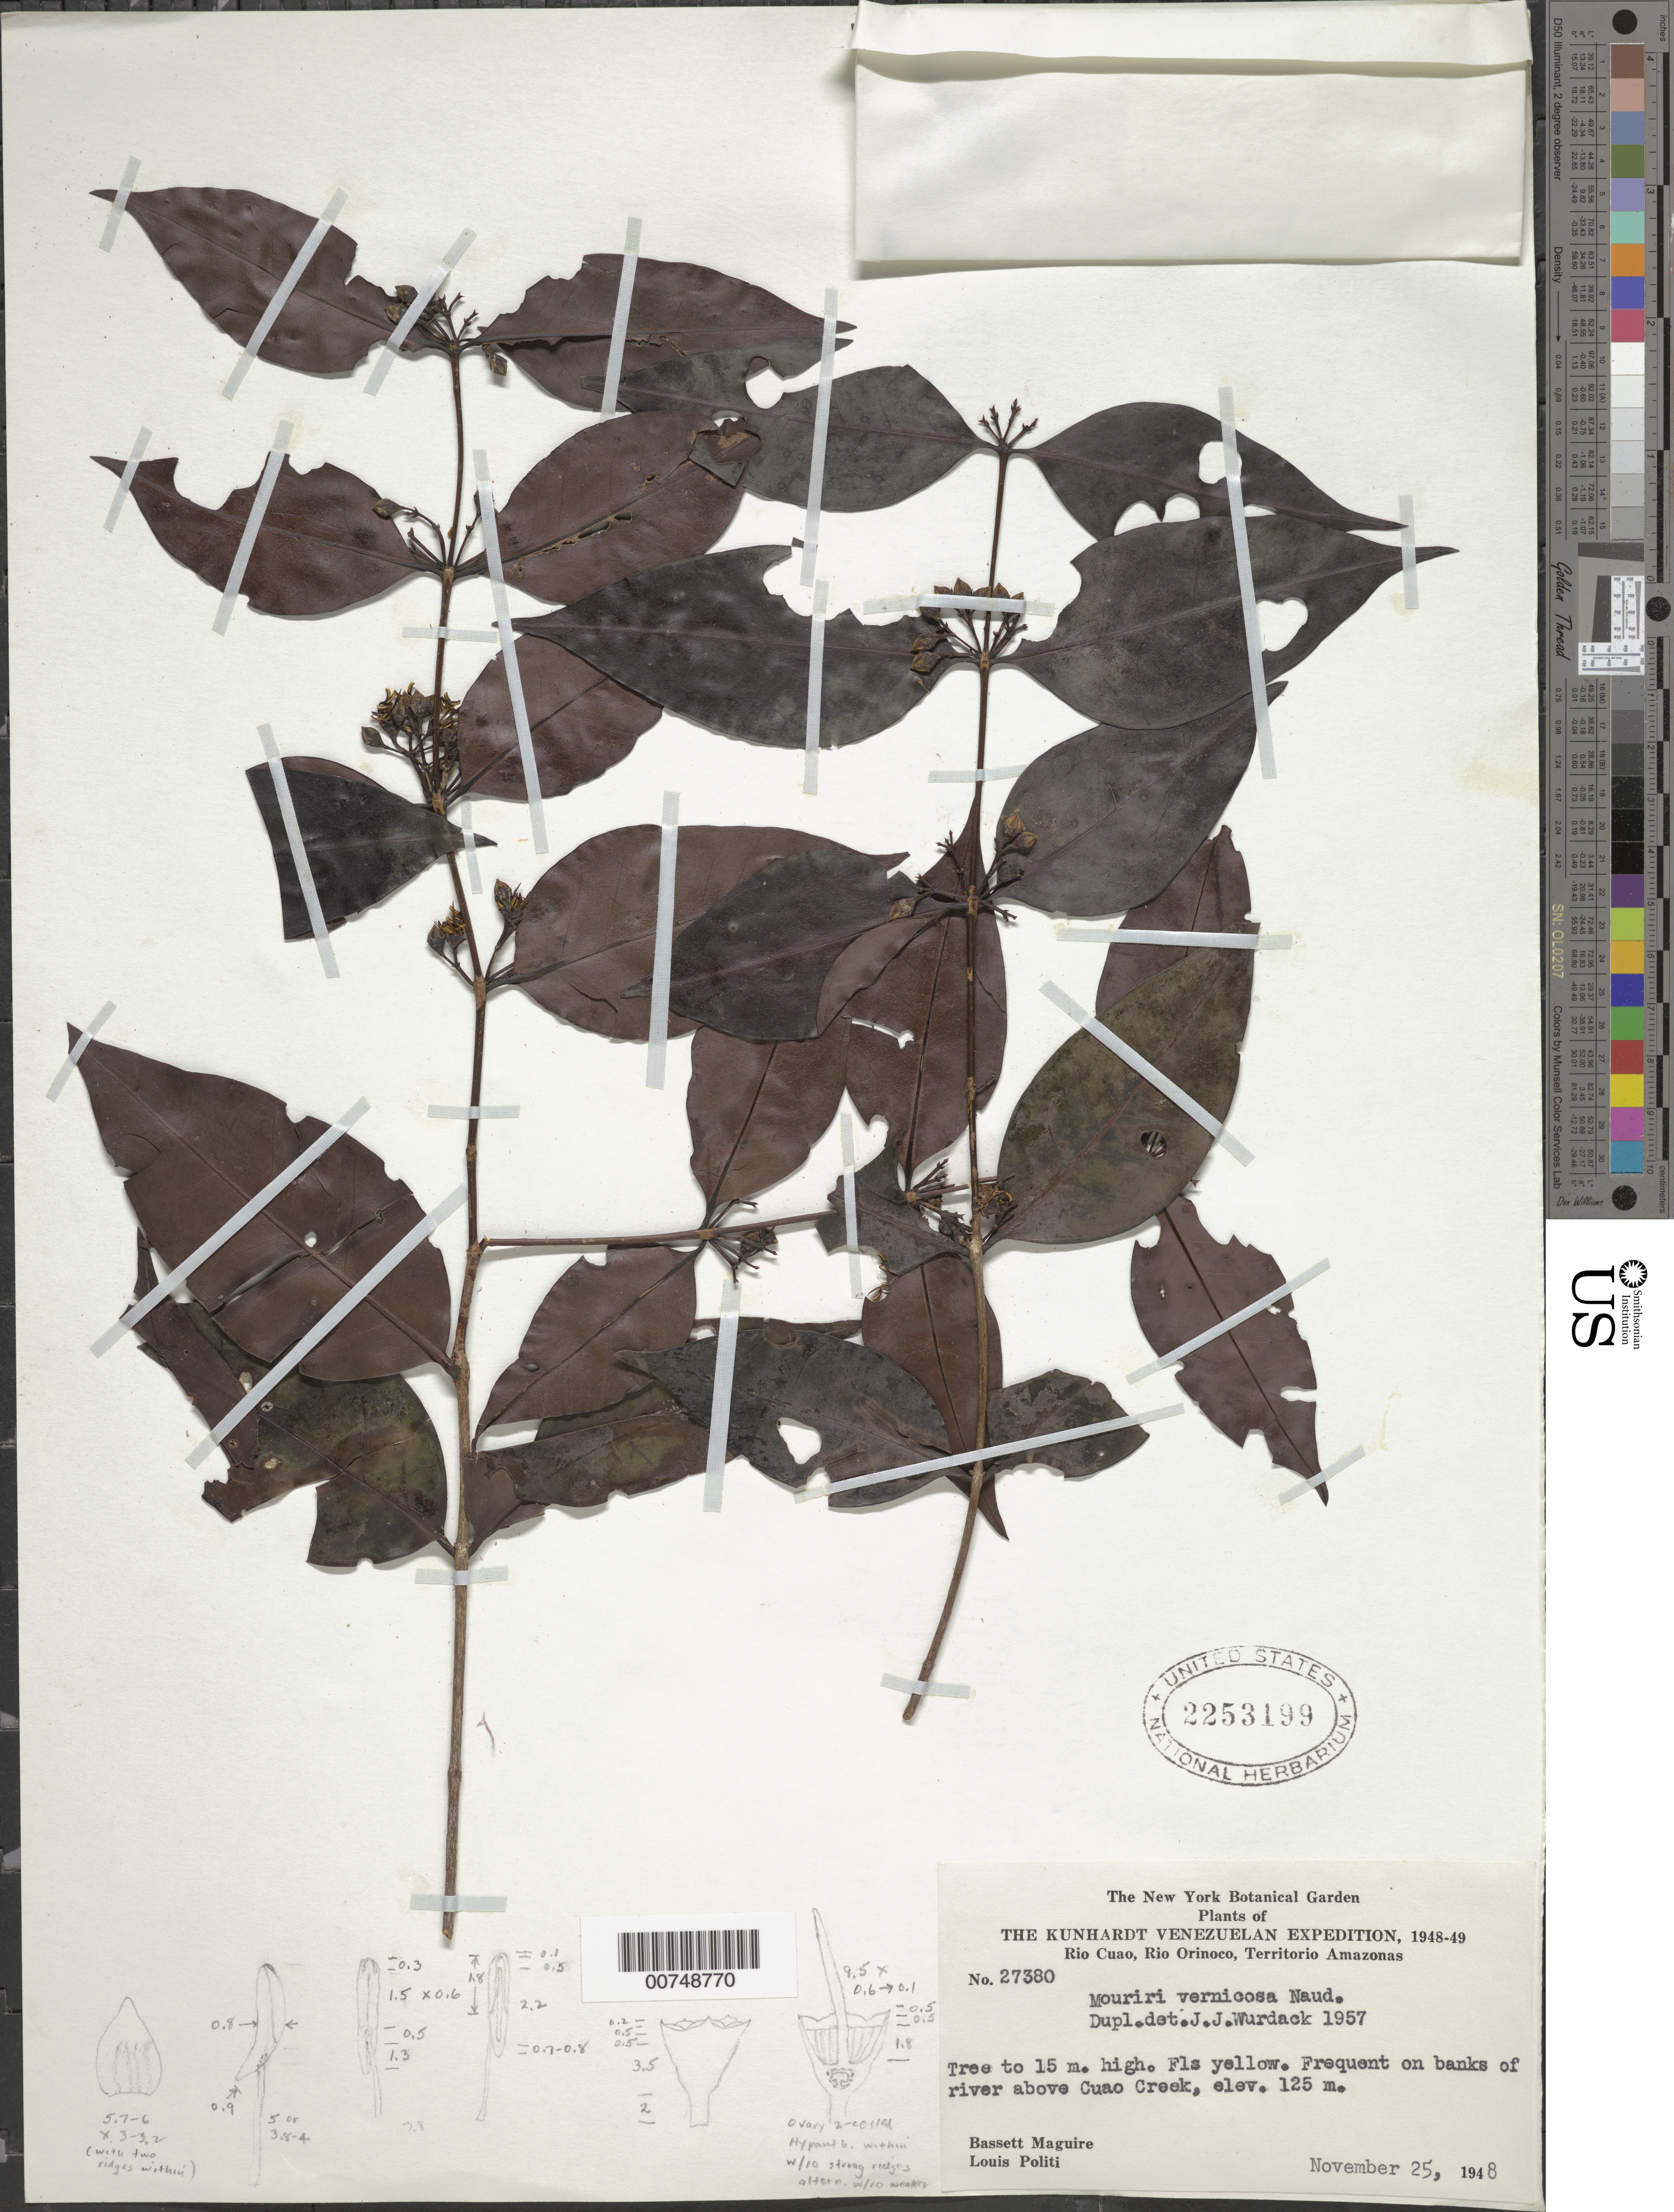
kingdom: Plantae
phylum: Tracheophyta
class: Magnoliopsida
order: Myrtales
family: Melastomataceae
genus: Mouriri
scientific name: Mouriri vernicosa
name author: Naudin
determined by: Wurdack, John J., (US), US (UNITED STATES)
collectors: B. Maguire & L. Politi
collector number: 27380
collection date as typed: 25-Nov-48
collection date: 1948-11-25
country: Venezuela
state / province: Amazonas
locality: Río Cuao, Río Orinoco, above Cuao Creek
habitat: Banks of river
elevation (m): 145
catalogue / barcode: US 2253199